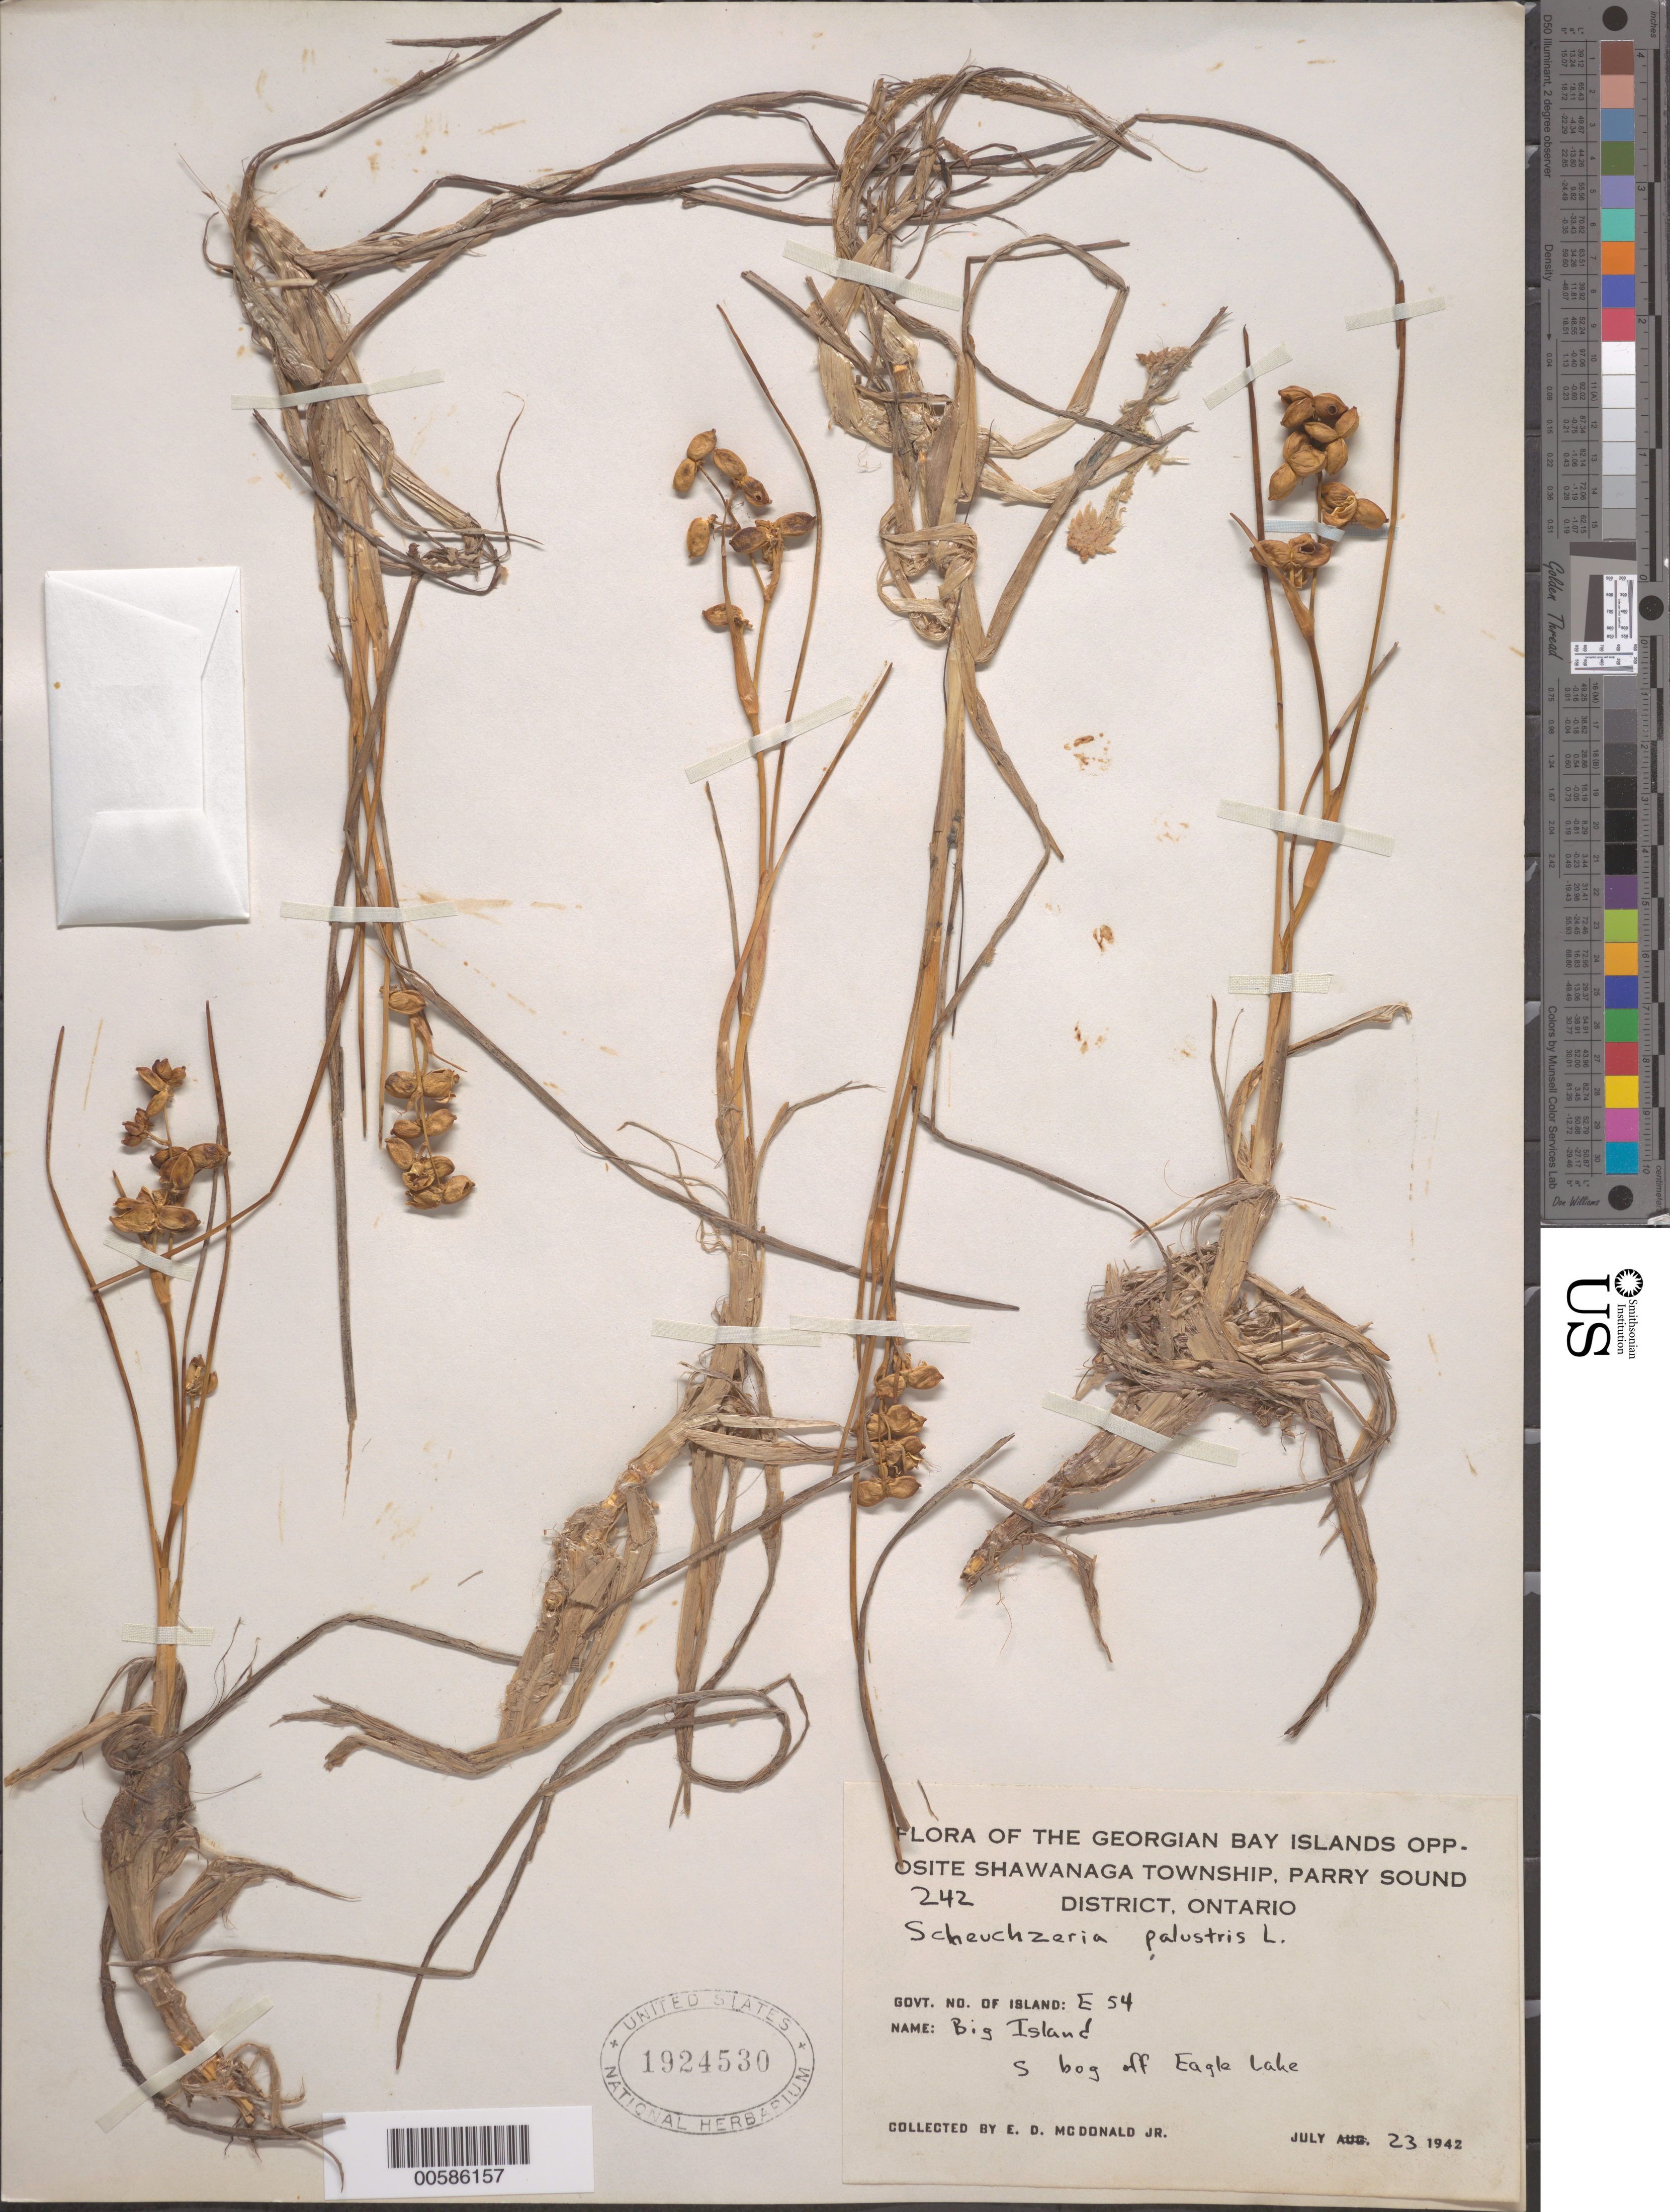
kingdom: Plantae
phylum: Tracheophyta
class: Liliopsida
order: Alismatales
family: Scheuchzeriaceae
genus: Scheuchzeria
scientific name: Scheuchzeria palustris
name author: L.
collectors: E. D. McDonald Jr.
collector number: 242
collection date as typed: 23 Jul 1942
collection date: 1942-07-23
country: Canada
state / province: Ontario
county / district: Parry Sound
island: Big Island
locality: Georgian Bay Island opposite Shawanaga township, Govt. island E 54, Big Island, Off Eage Lake. [County questionable]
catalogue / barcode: US 1924530